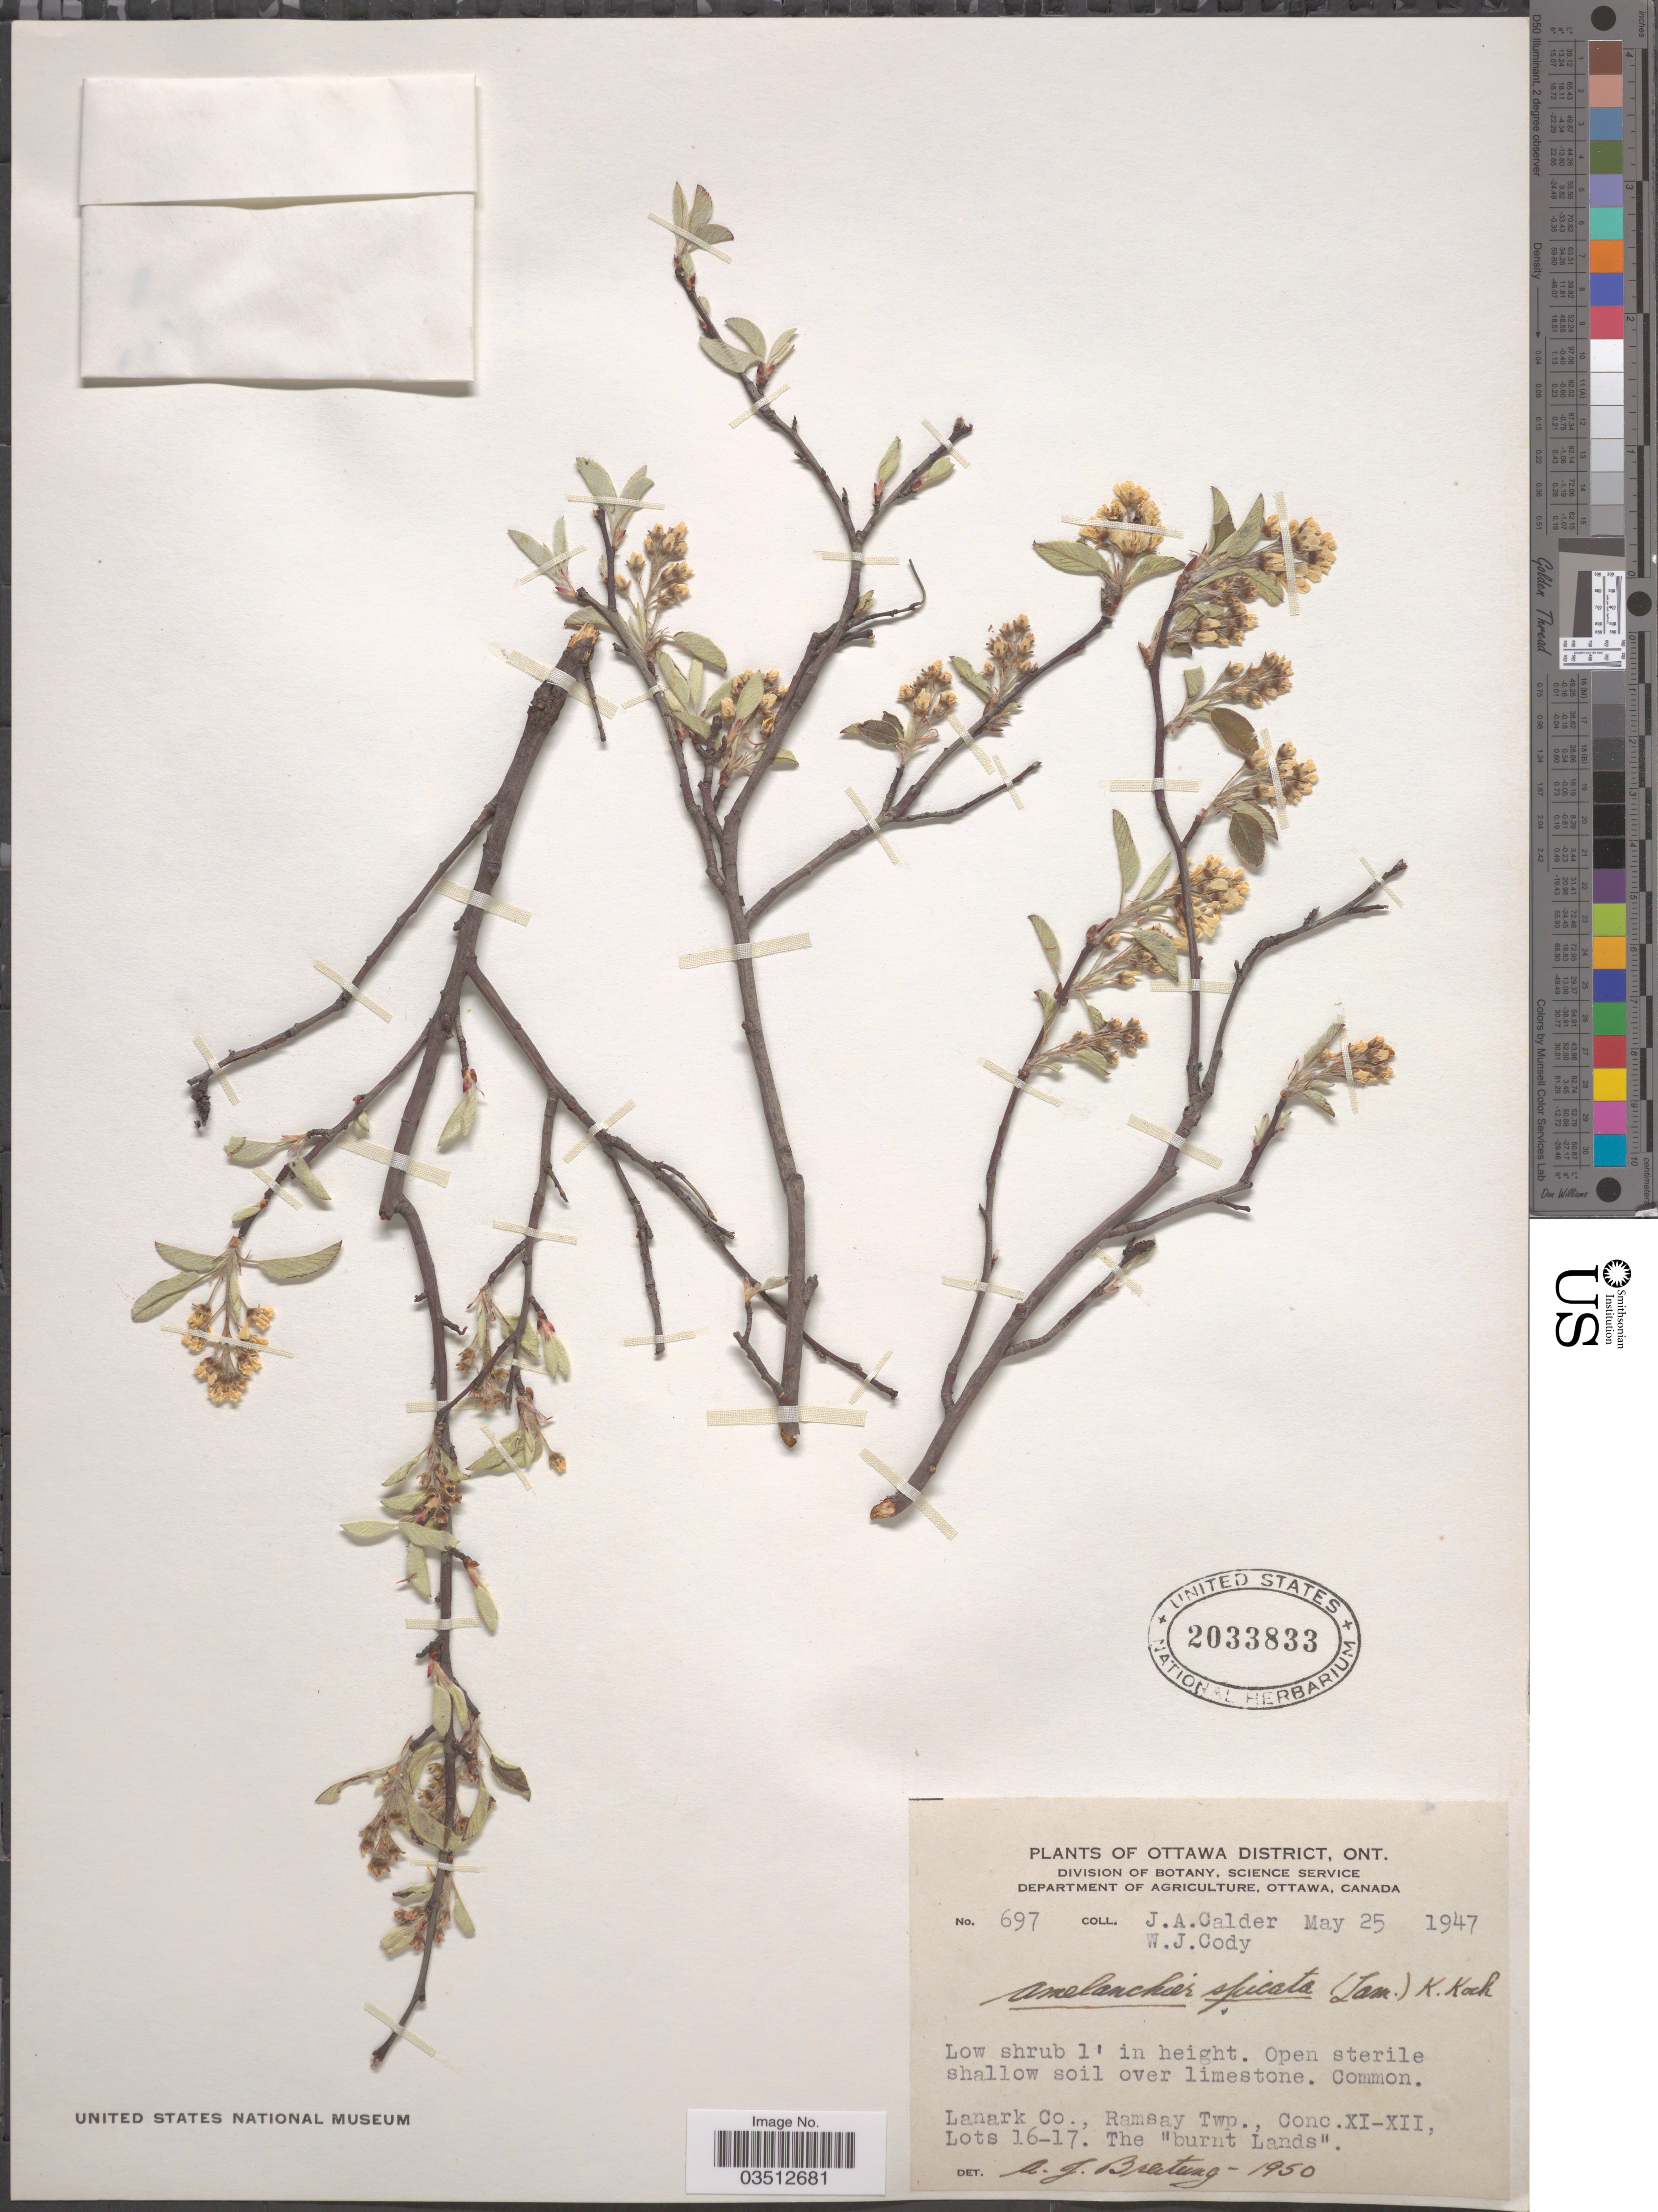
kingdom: Plantae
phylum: Tracheophyta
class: Magnoliopsida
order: Rosales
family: Rosaceae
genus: Amelanchier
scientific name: Amelanchier x spicata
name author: (Lam.) K. Koch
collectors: J. A. Calder & W. Cody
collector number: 697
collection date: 1947-05-25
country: Canada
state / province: Ontario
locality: Ottawa District. Lanark Co., Ramsay Twp., Conc. XI-XII, Lots 16-17.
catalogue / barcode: US 2033833